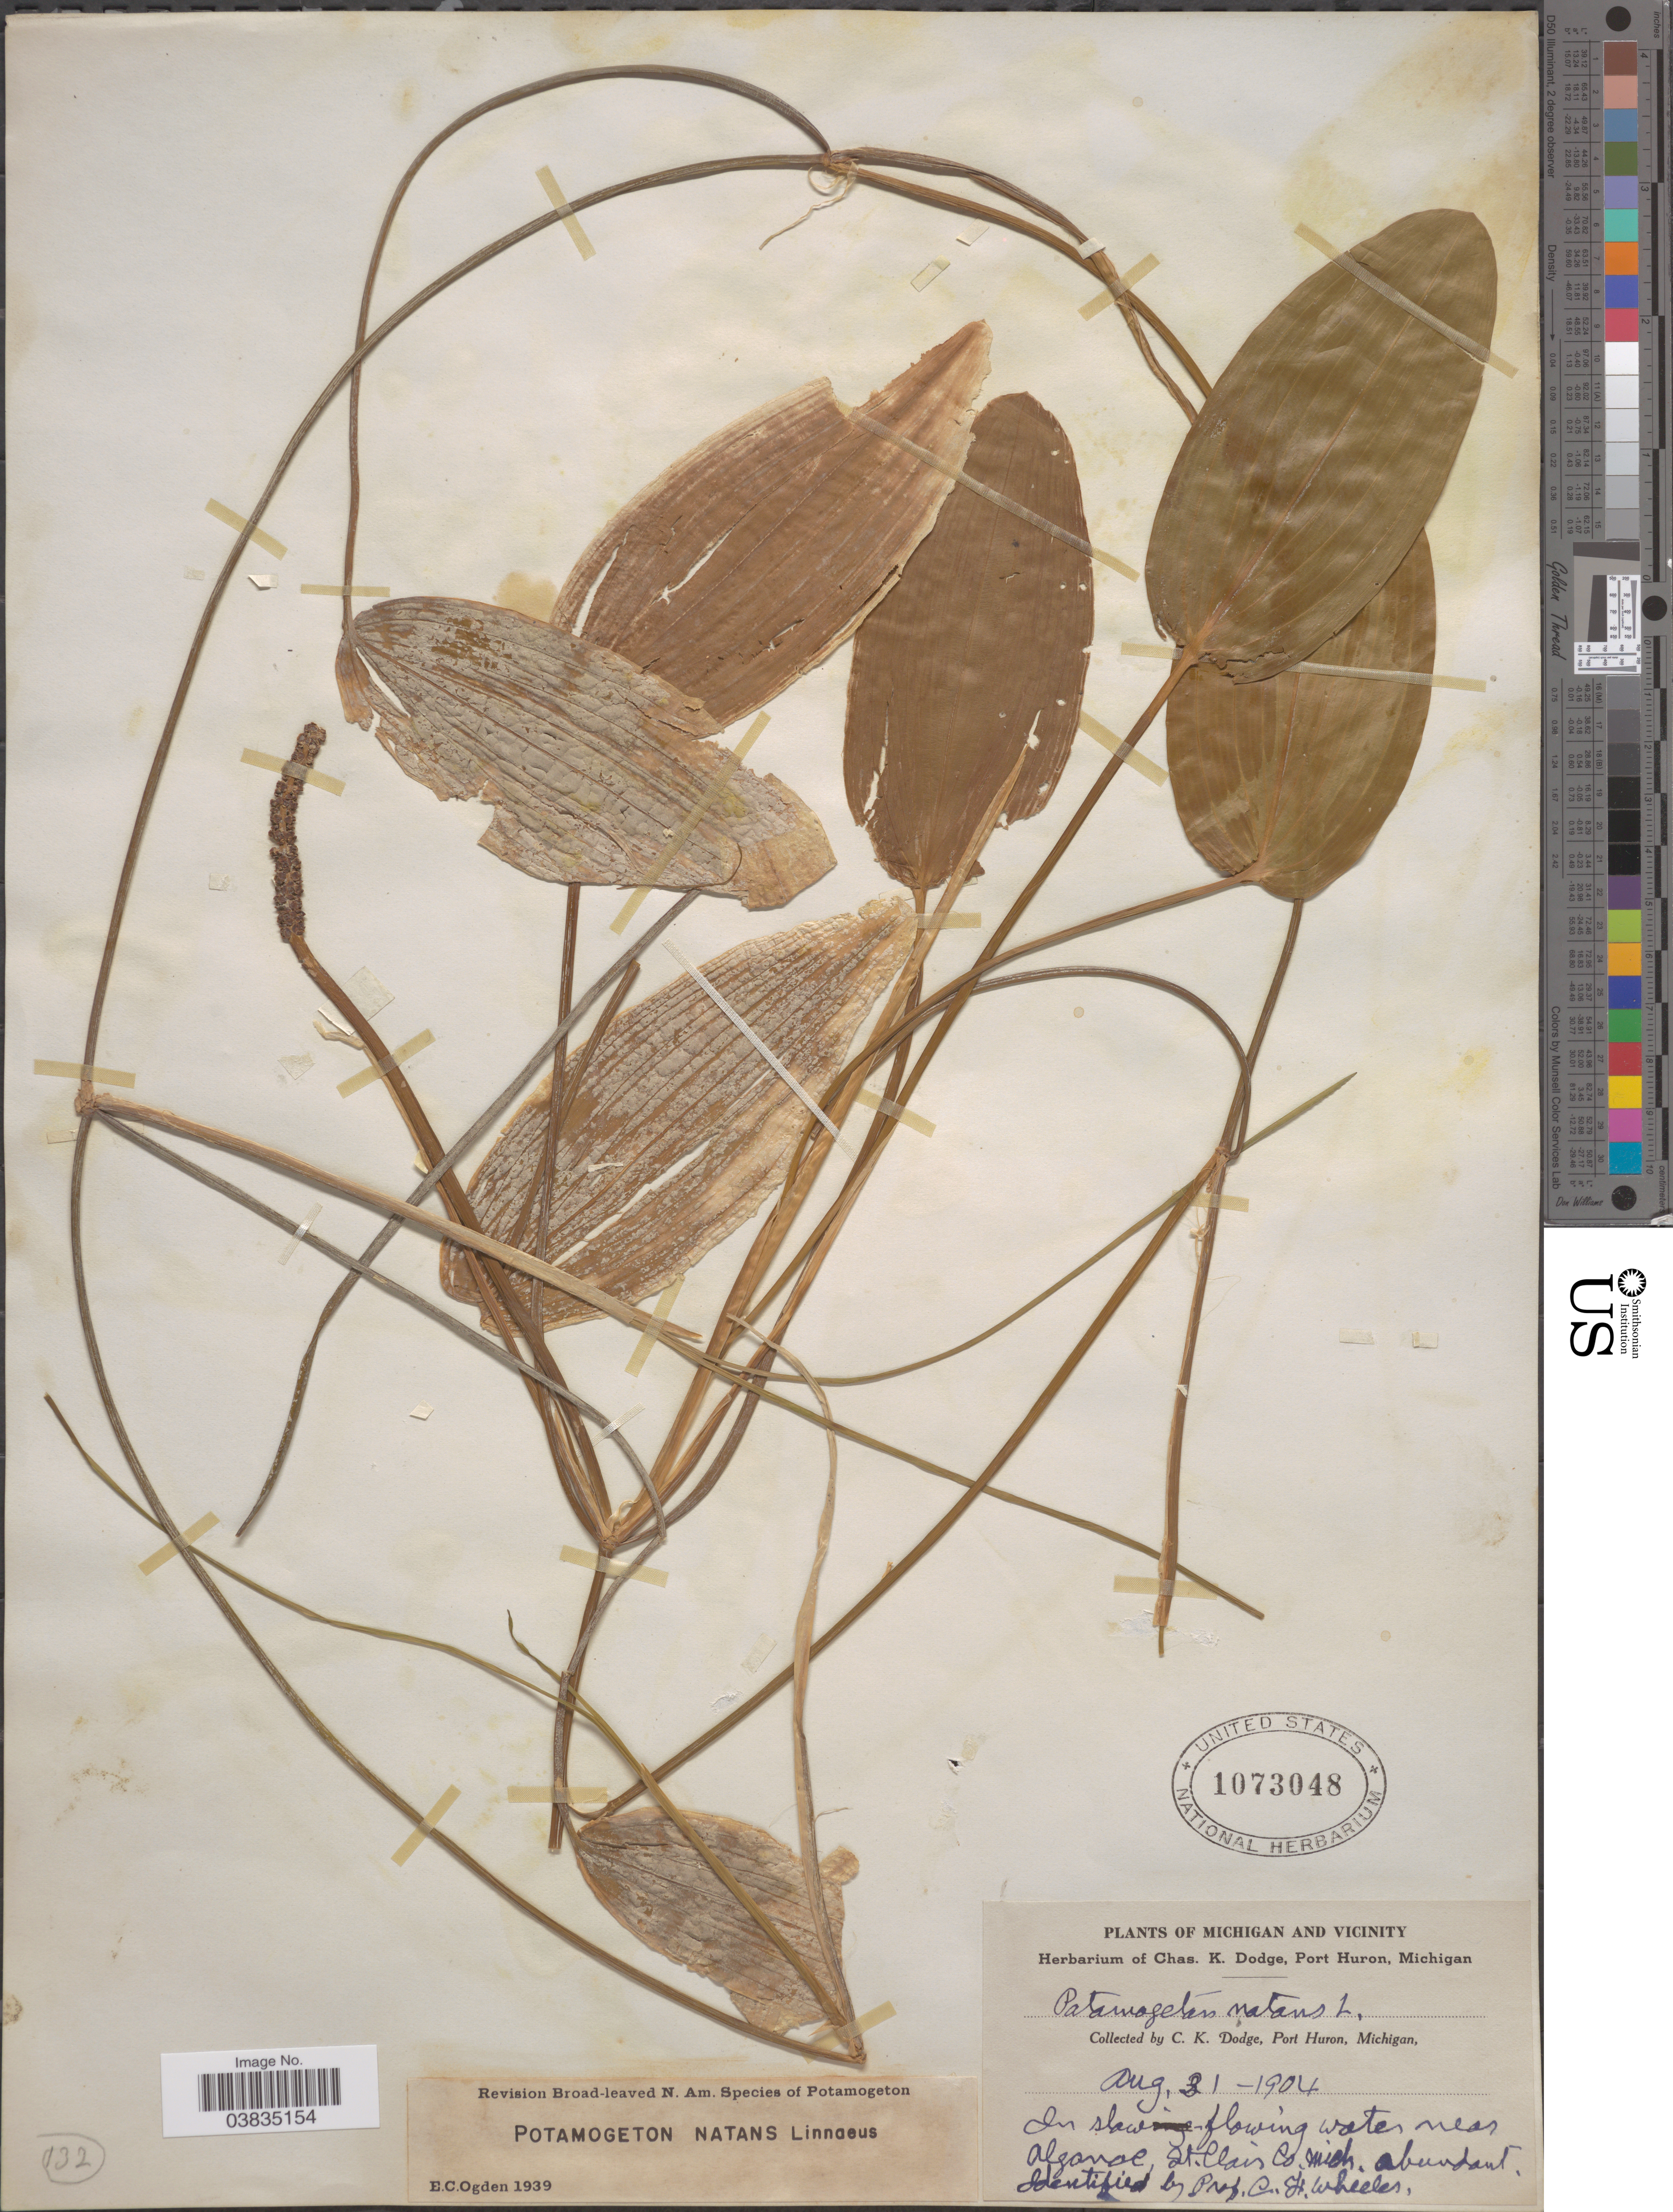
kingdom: Plantae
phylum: Tracheophyta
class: Liliopsida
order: Alismatales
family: Potamogetonaceae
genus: Potamogeton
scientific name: Potamogeton natans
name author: L.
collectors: C. K. Dodge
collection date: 1904-08-31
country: United States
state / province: Michigan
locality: Michigan and Vicinity. Near Algonac, St. Clair Co.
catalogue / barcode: US 1073048